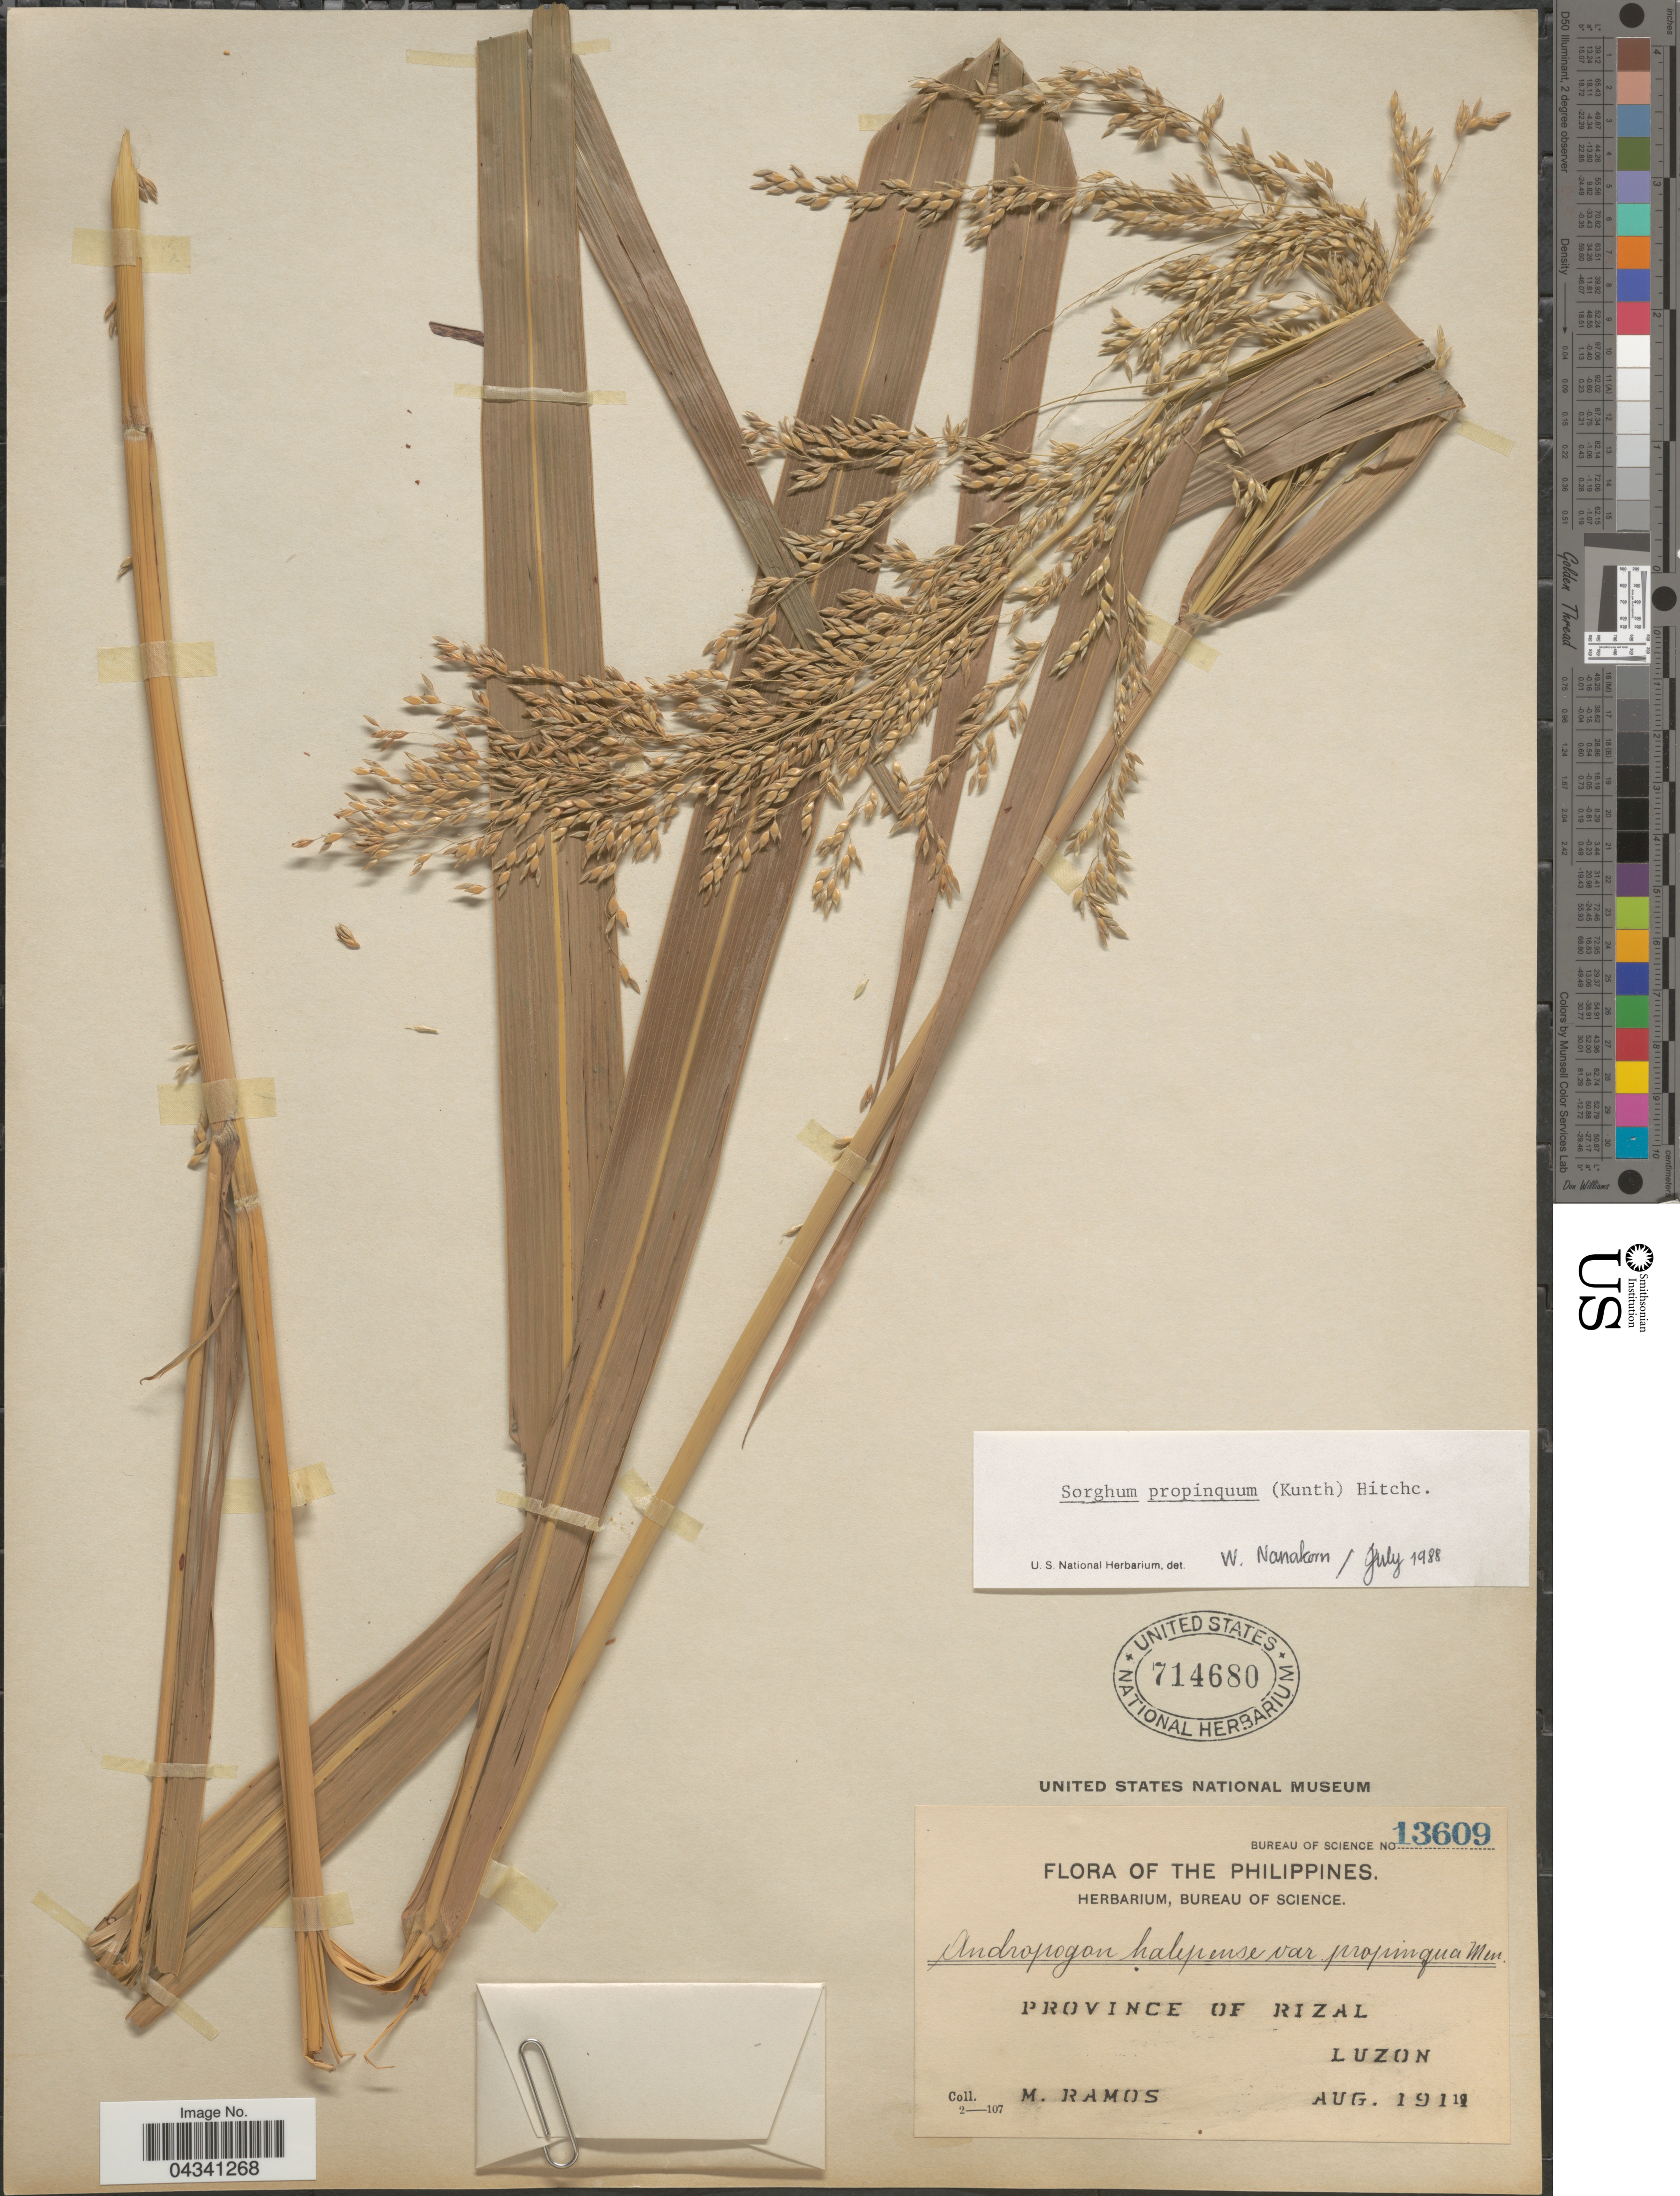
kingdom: Plantae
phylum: Tracheophyta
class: Liliopsida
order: Poales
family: Poaceae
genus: Sorghum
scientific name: Sorghum propinquum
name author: (Kunth) Hitchc.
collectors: M. Ramos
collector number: Bureau of Science 13609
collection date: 1911-08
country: Philippines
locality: Province of Rizal. Luzon.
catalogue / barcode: US 714680